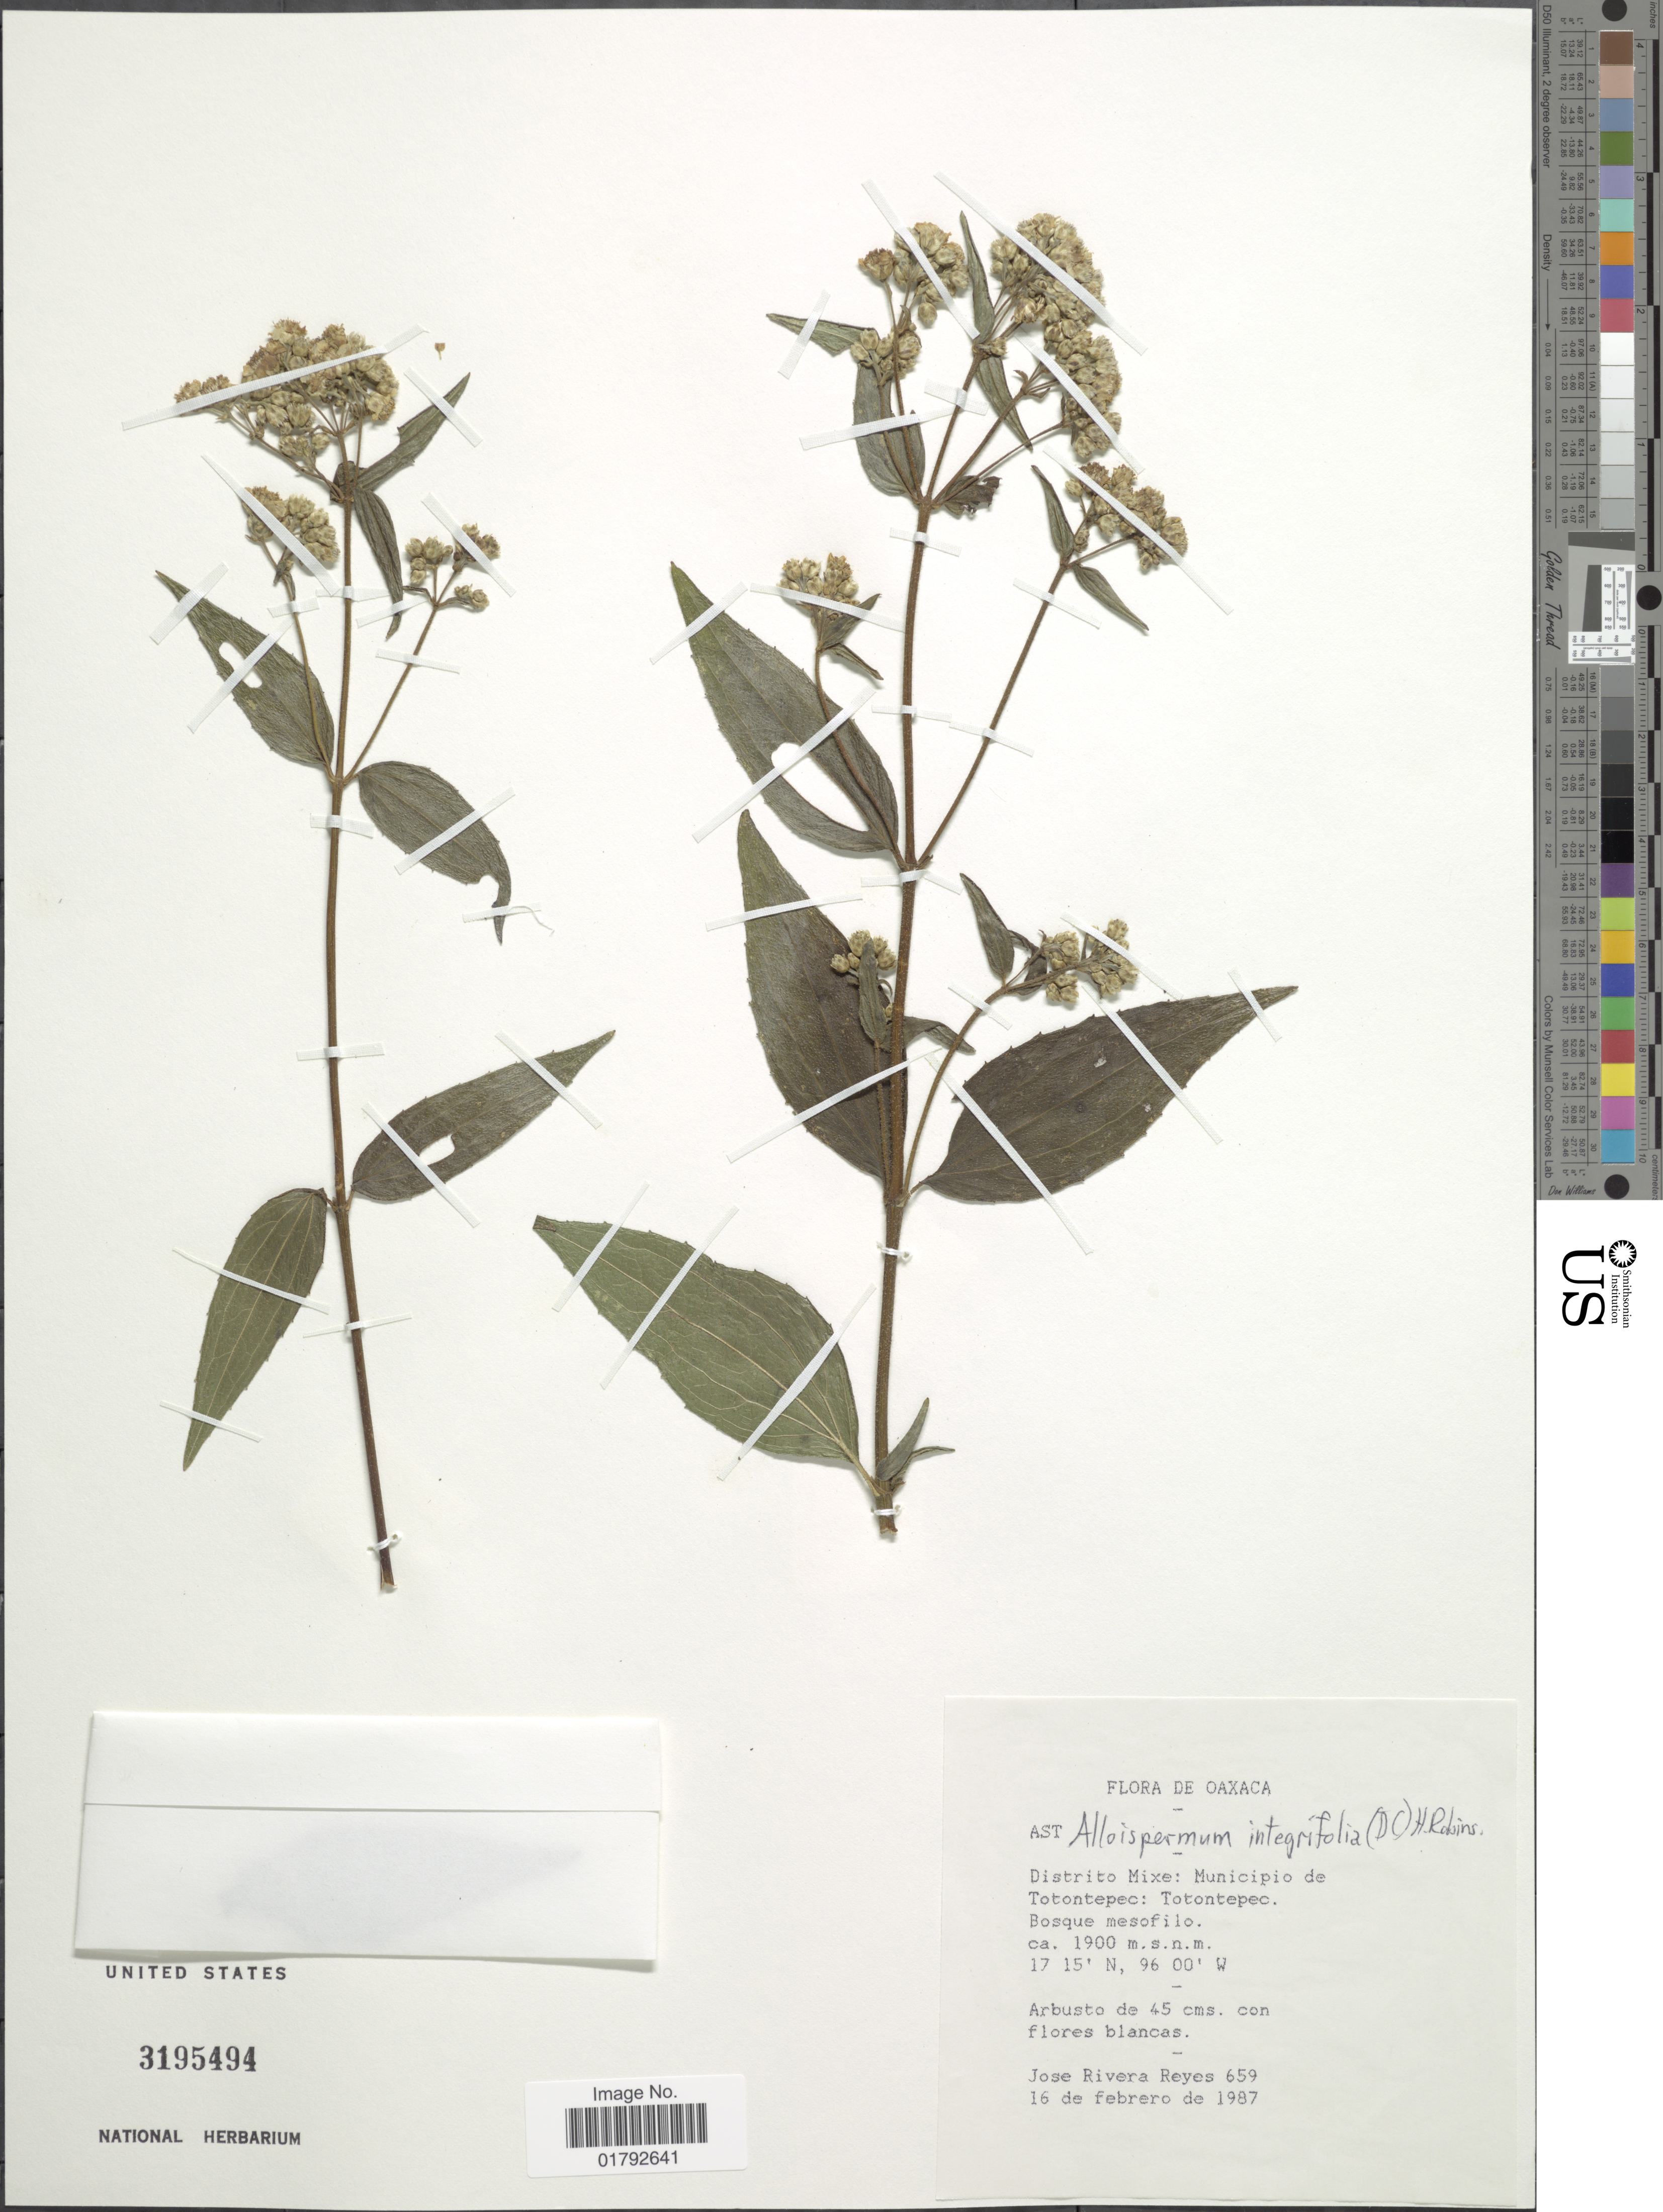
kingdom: Plantae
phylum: Tracheophyta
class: Magnoliopsida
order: Asterales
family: Asteraceae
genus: Alloispermum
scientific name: Alloispermum integrifolium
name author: (DC.) H. Rob.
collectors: J. Reyes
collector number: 659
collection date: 1987-02-16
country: Mexico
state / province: Oaxaca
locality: Oaxaca. Distrito Mixe: Municipio de Totontepec: Totontepec.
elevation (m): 1900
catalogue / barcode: US 3195494